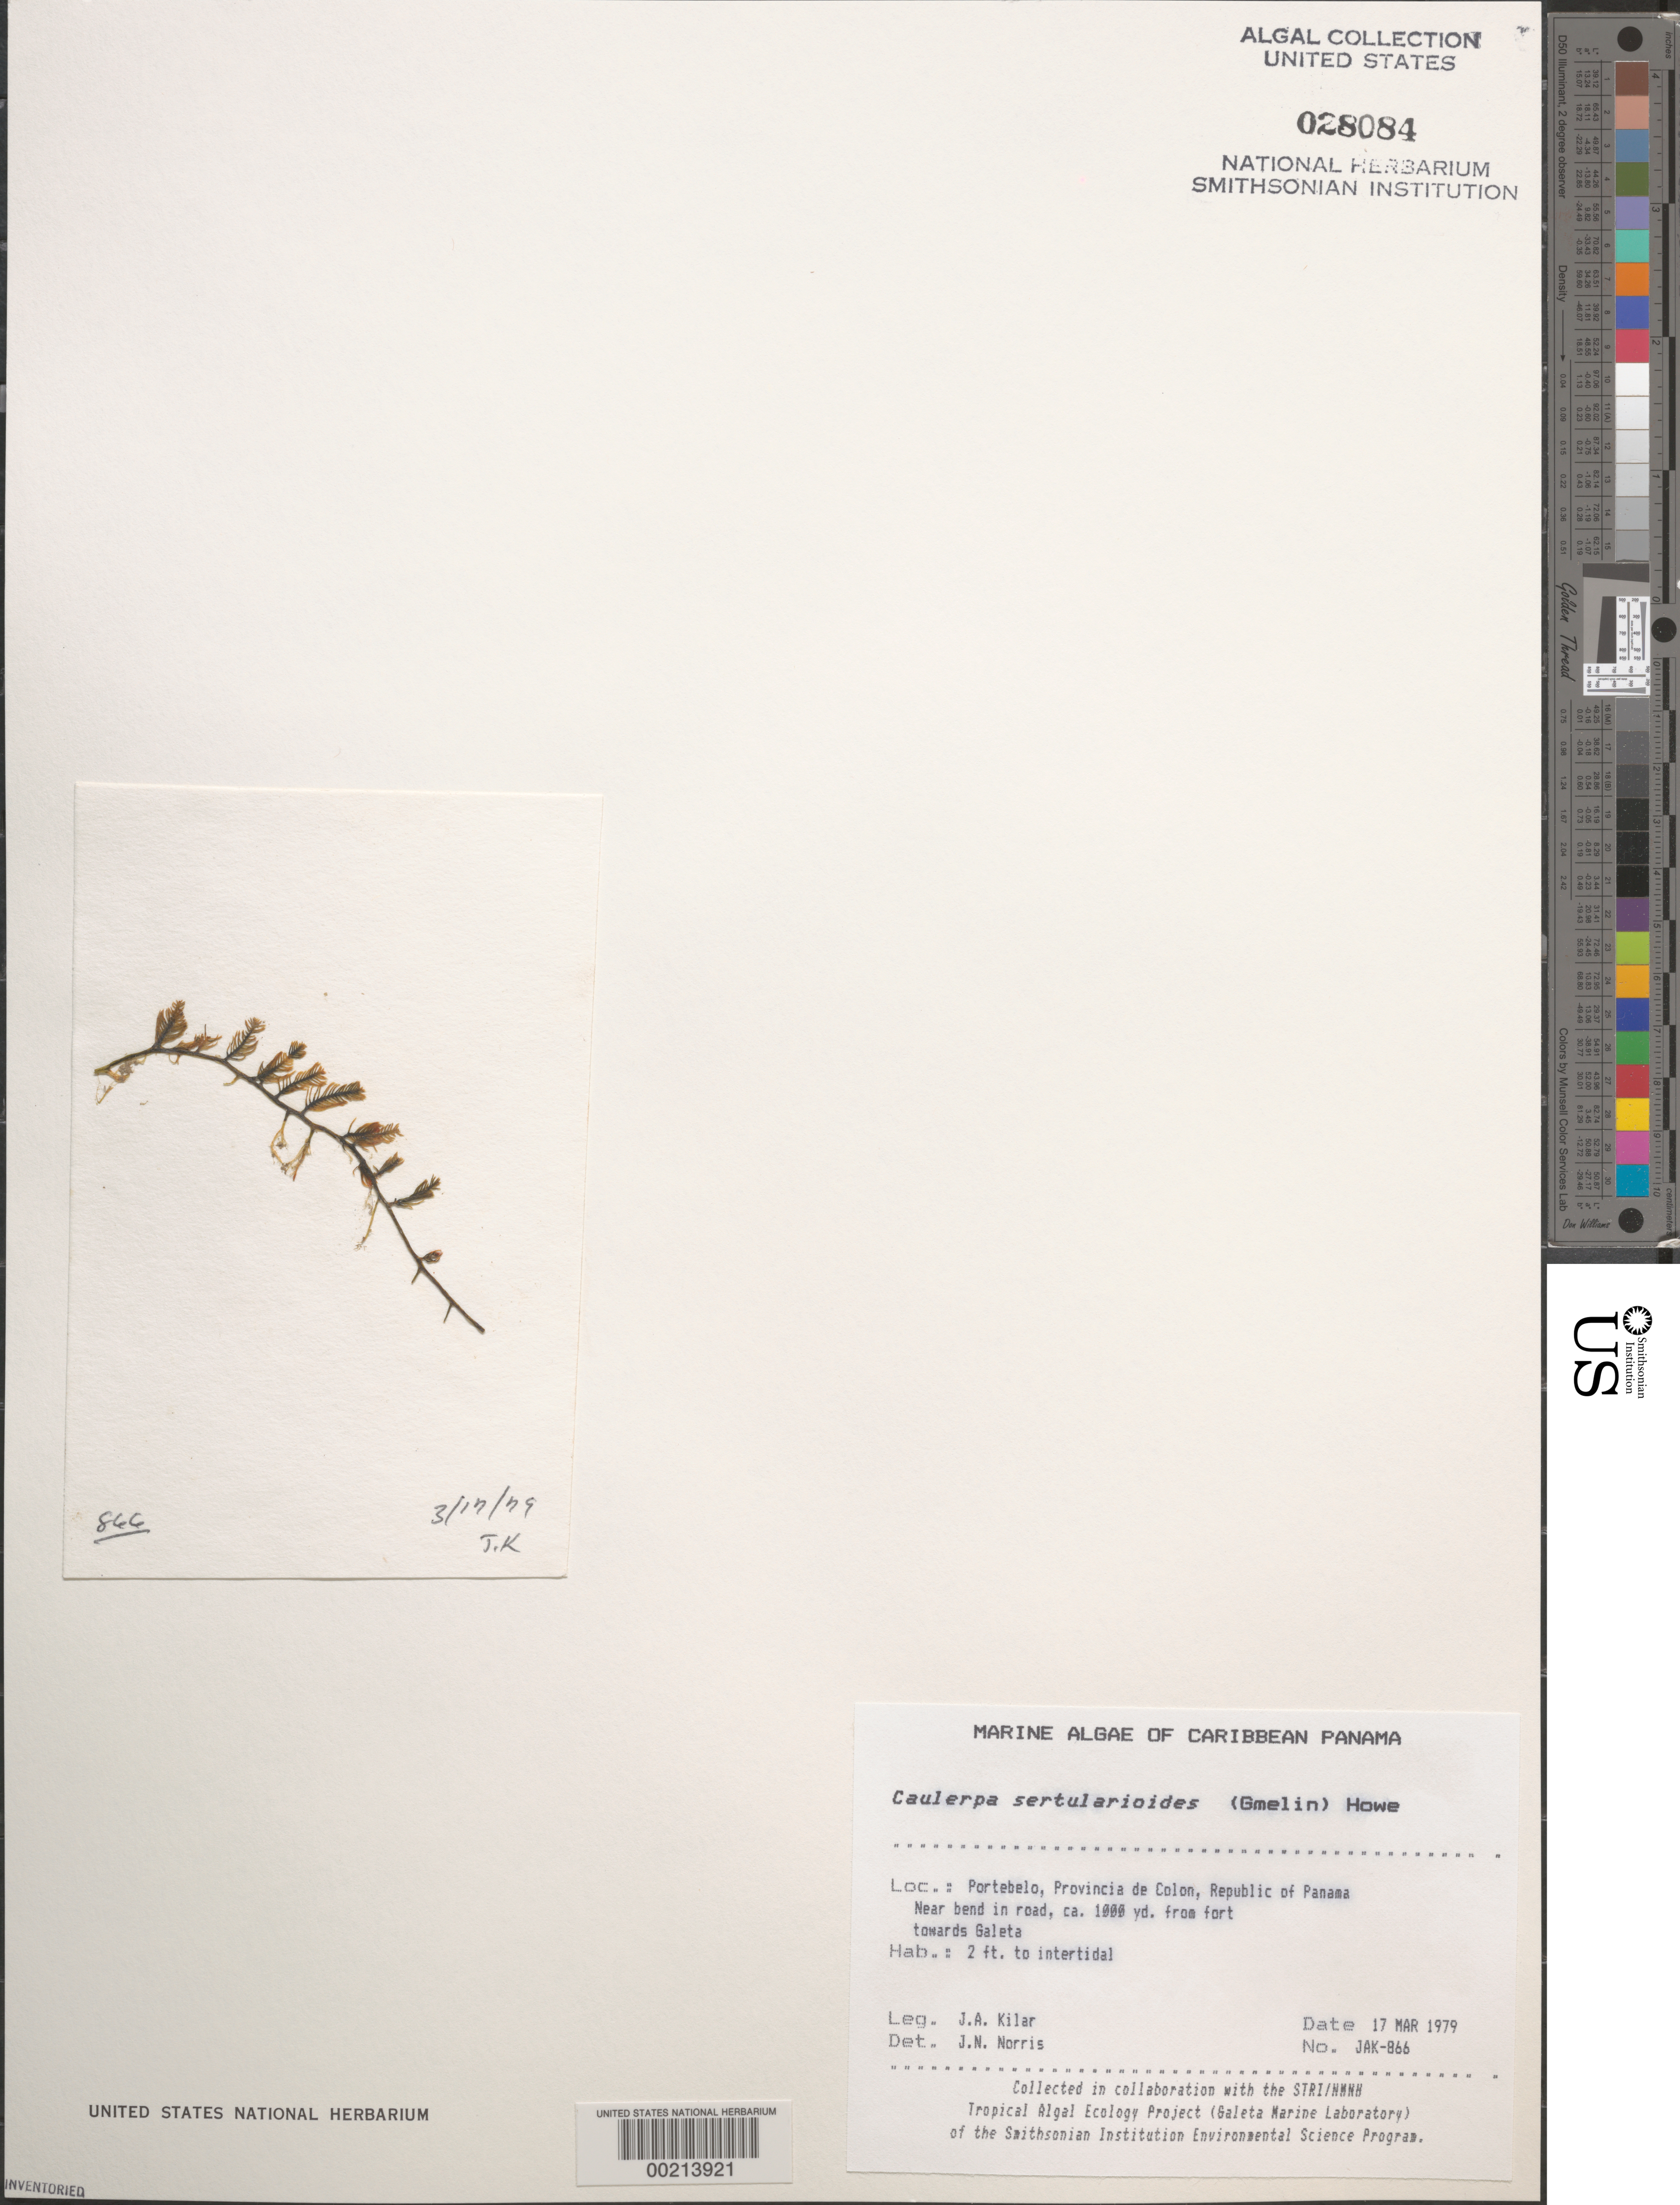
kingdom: Plantae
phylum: Chlorophyta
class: Ulvophyceae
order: Bryopsidales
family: Caulerpaceae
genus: Caulerpa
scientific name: Caulerpa sertularioides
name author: (S.G. Gmel.) M. Howe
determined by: Norris, James N.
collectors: J. A. Kilar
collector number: JAK-866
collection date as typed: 17 Mar 1979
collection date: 1979-03-17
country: Panama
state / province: Colón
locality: Portebelo, near the Fort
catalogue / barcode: US 28084